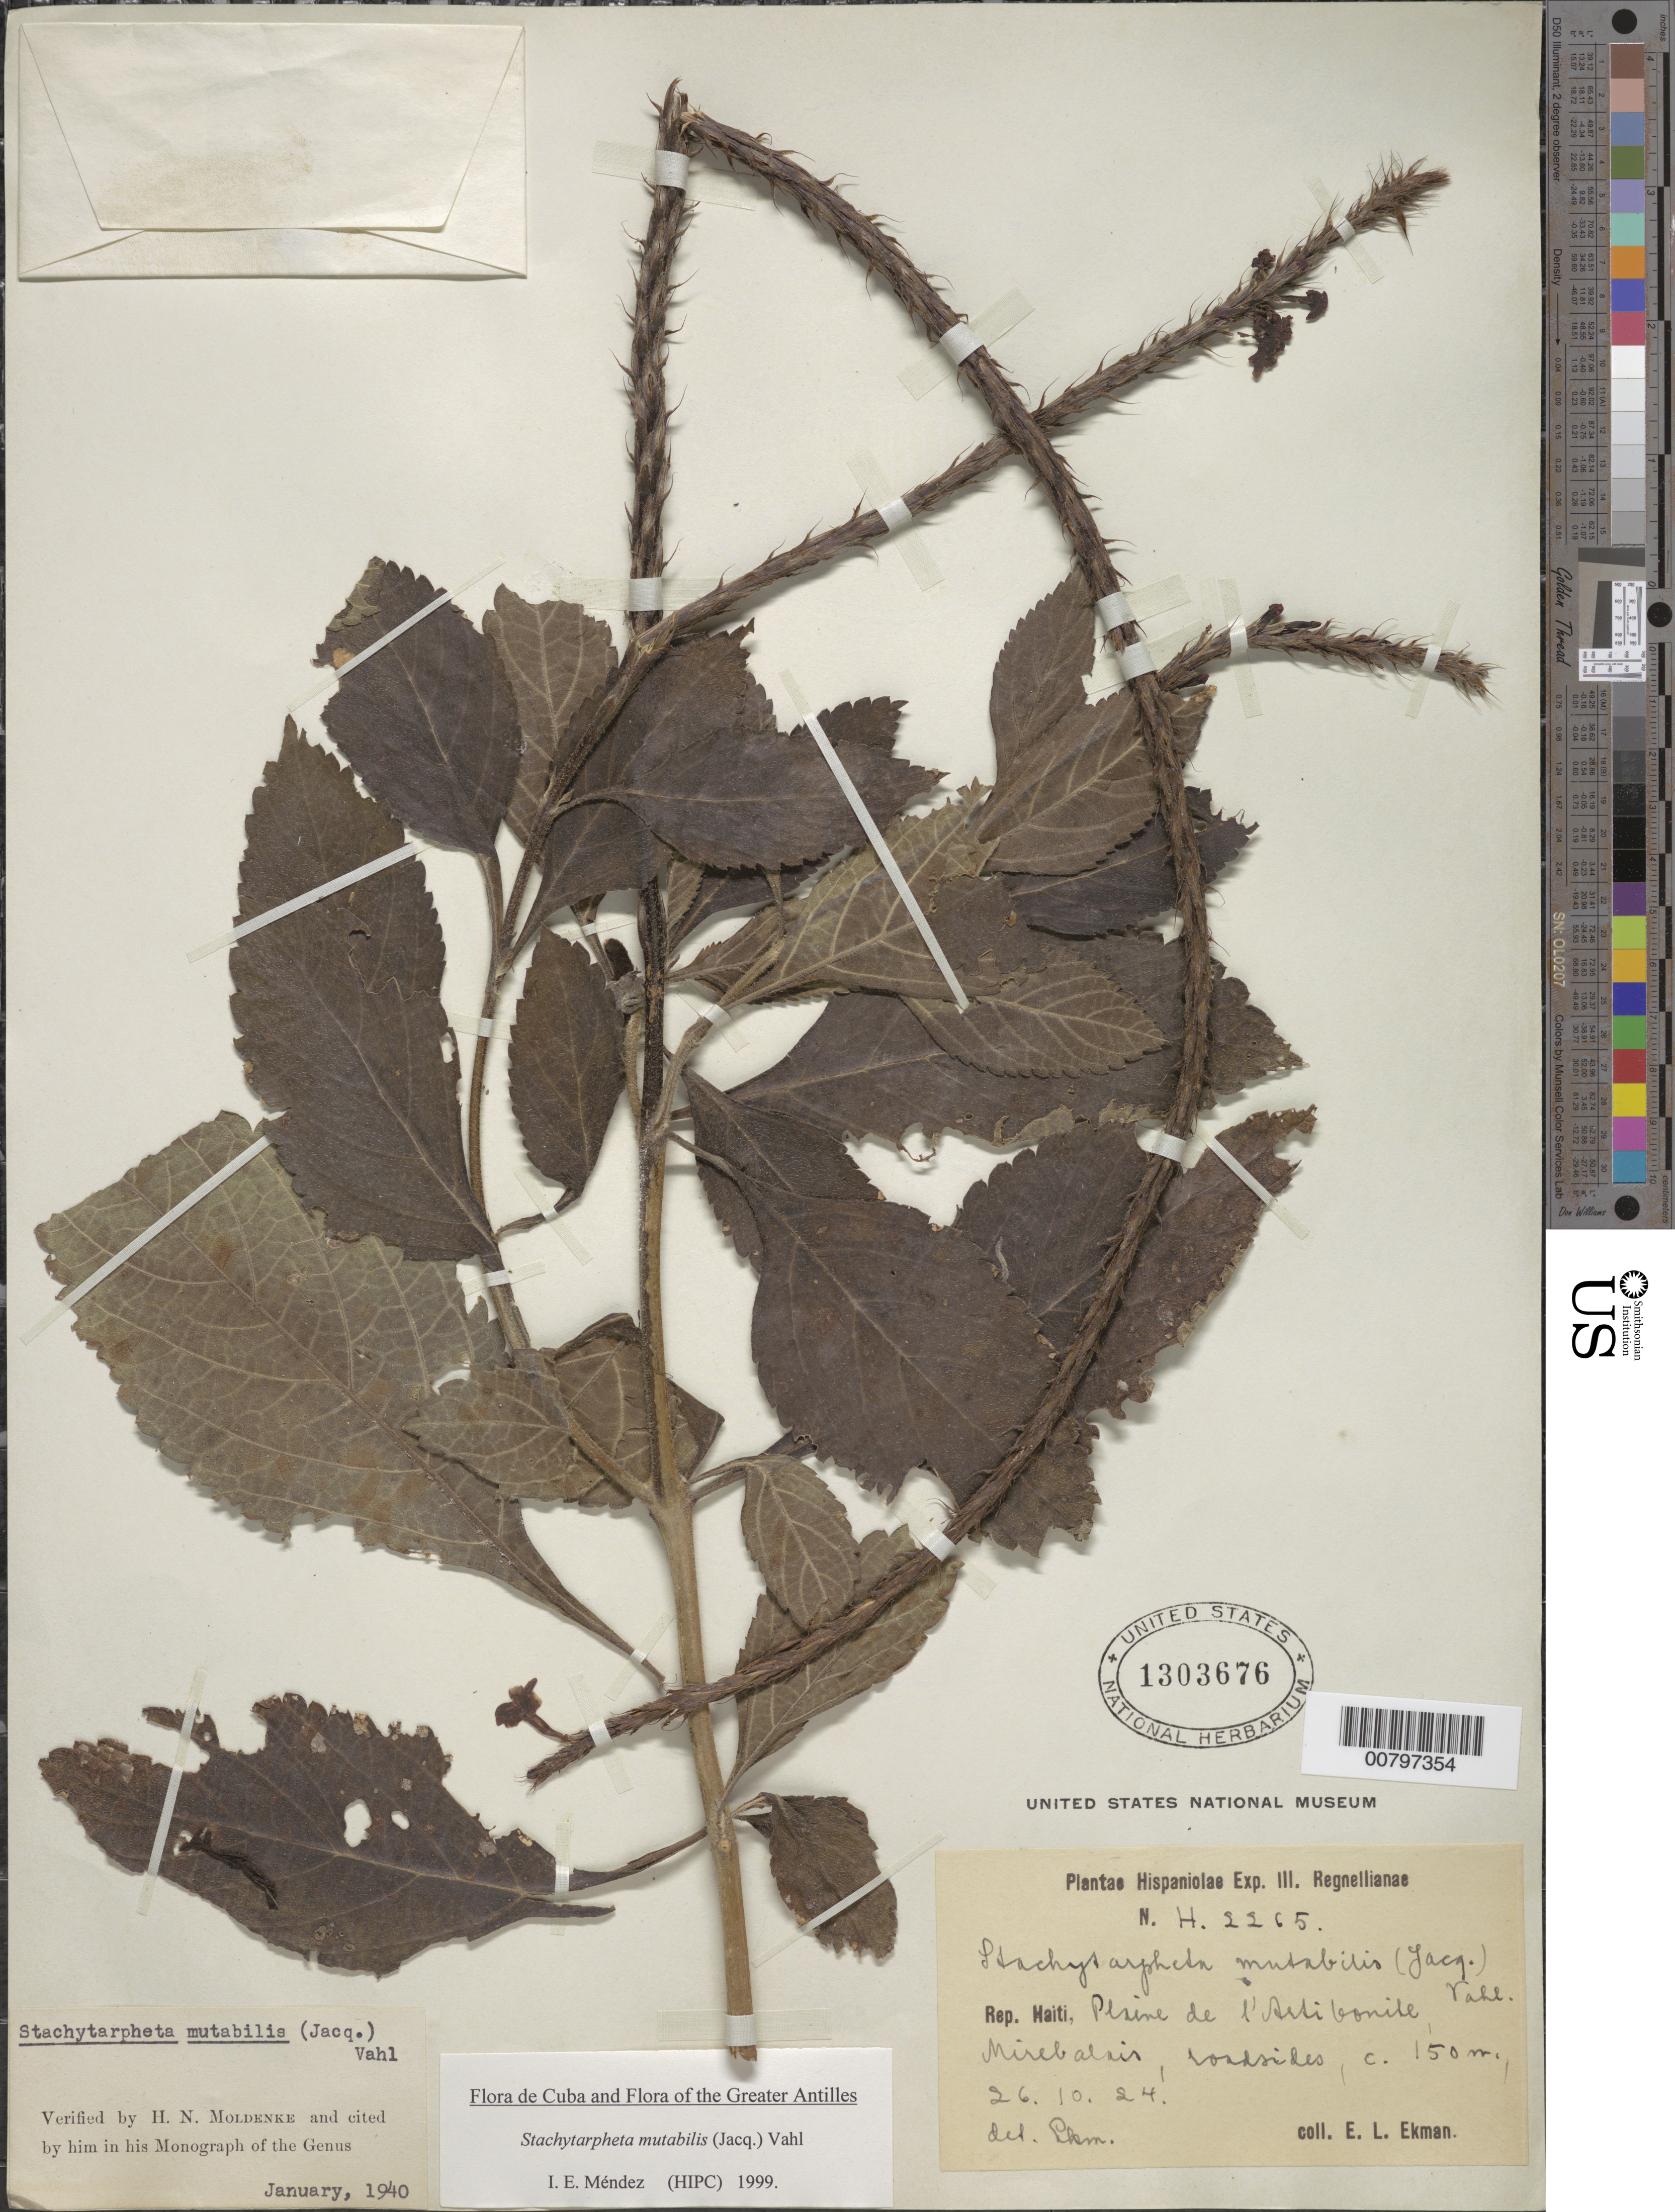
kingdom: Plantae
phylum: Tracheophyta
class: Magnoliopsida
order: Lamiales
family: Verbenaceae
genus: Stachytarpheta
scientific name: Stachytarpheta mutabilis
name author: (Jacq.) Vahl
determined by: Méndez, Isidro E., (HIPC)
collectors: E. L. Ekman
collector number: H 2265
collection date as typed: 26 Oct 1924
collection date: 1924-10-26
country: Haiti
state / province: Artibonite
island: Hispaniola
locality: Mirebalaise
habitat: Roadsides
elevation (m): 150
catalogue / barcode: US 1303676